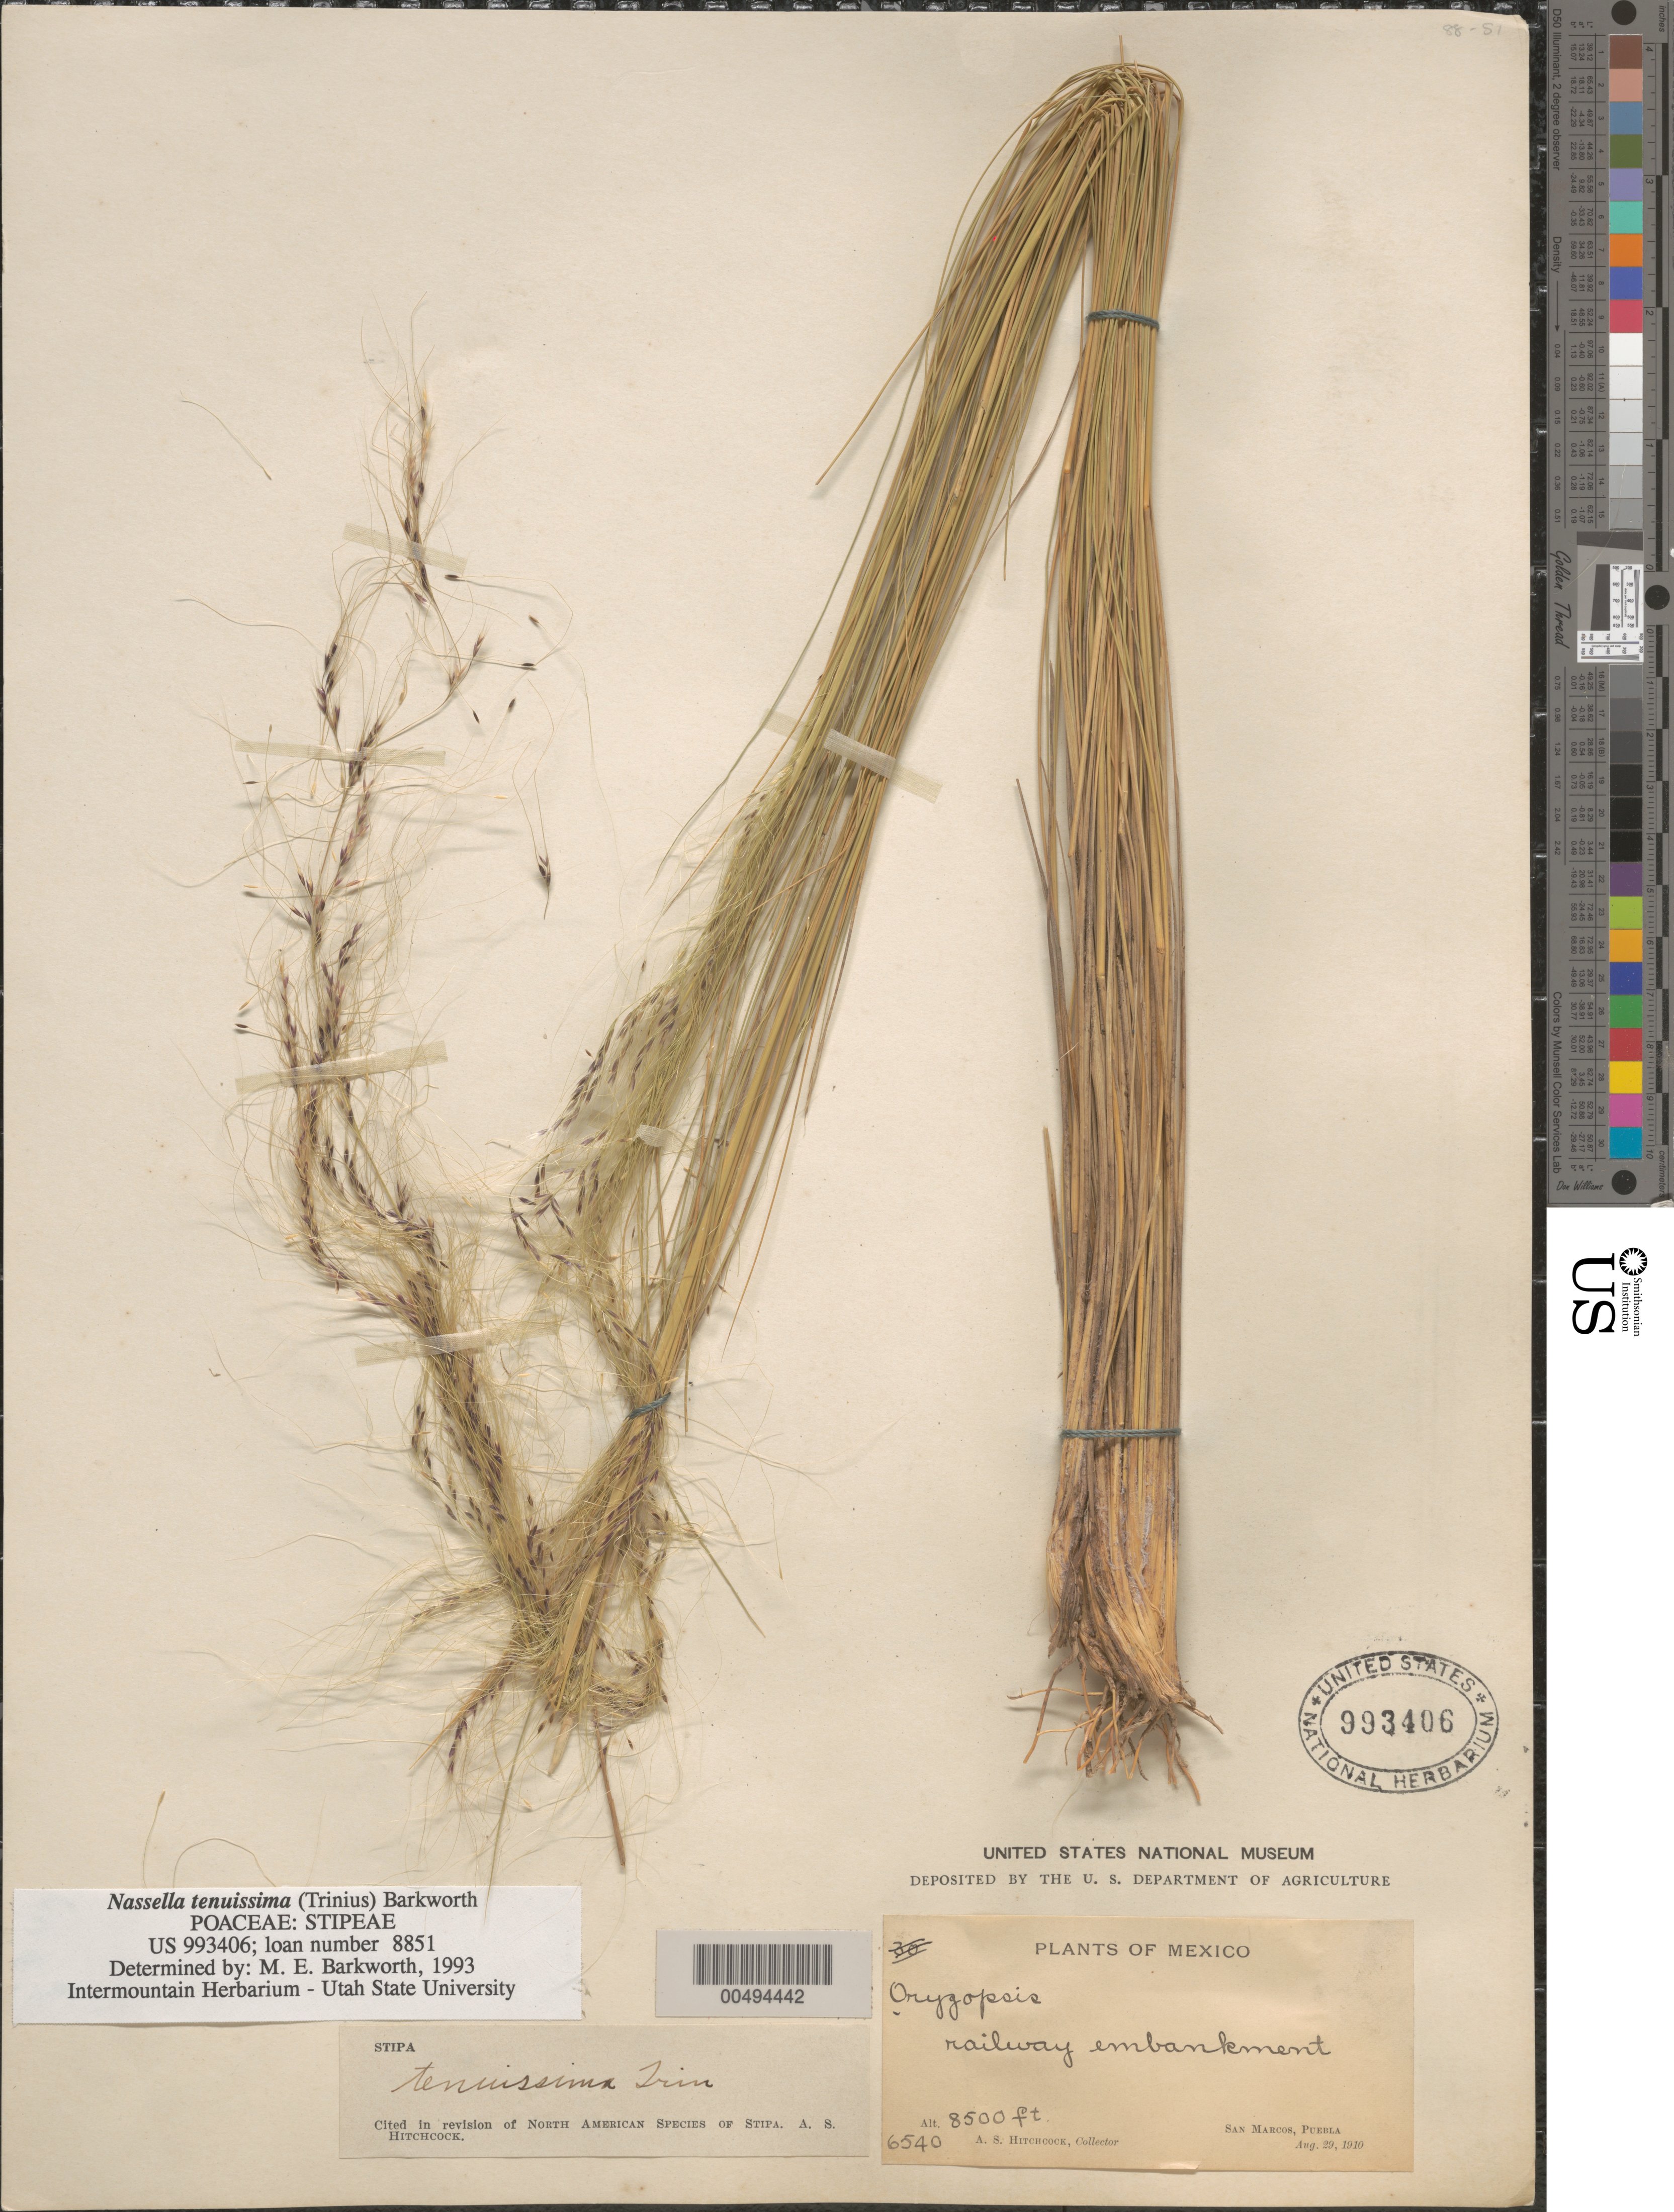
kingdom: Plantae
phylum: Tracheophyta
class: Liliopsida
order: Poales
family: Poaceae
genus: Nassella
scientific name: Nassella tenuissima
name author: (Trin.) Barkworth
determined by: Barkworth, M. E.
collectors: A. S. Hitchcock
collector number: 6540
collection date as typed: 29 Aug 1910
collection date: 1910-08-29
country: Mexico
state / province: Puebla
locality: San Marcos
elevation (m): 2591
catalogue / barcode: US 993406